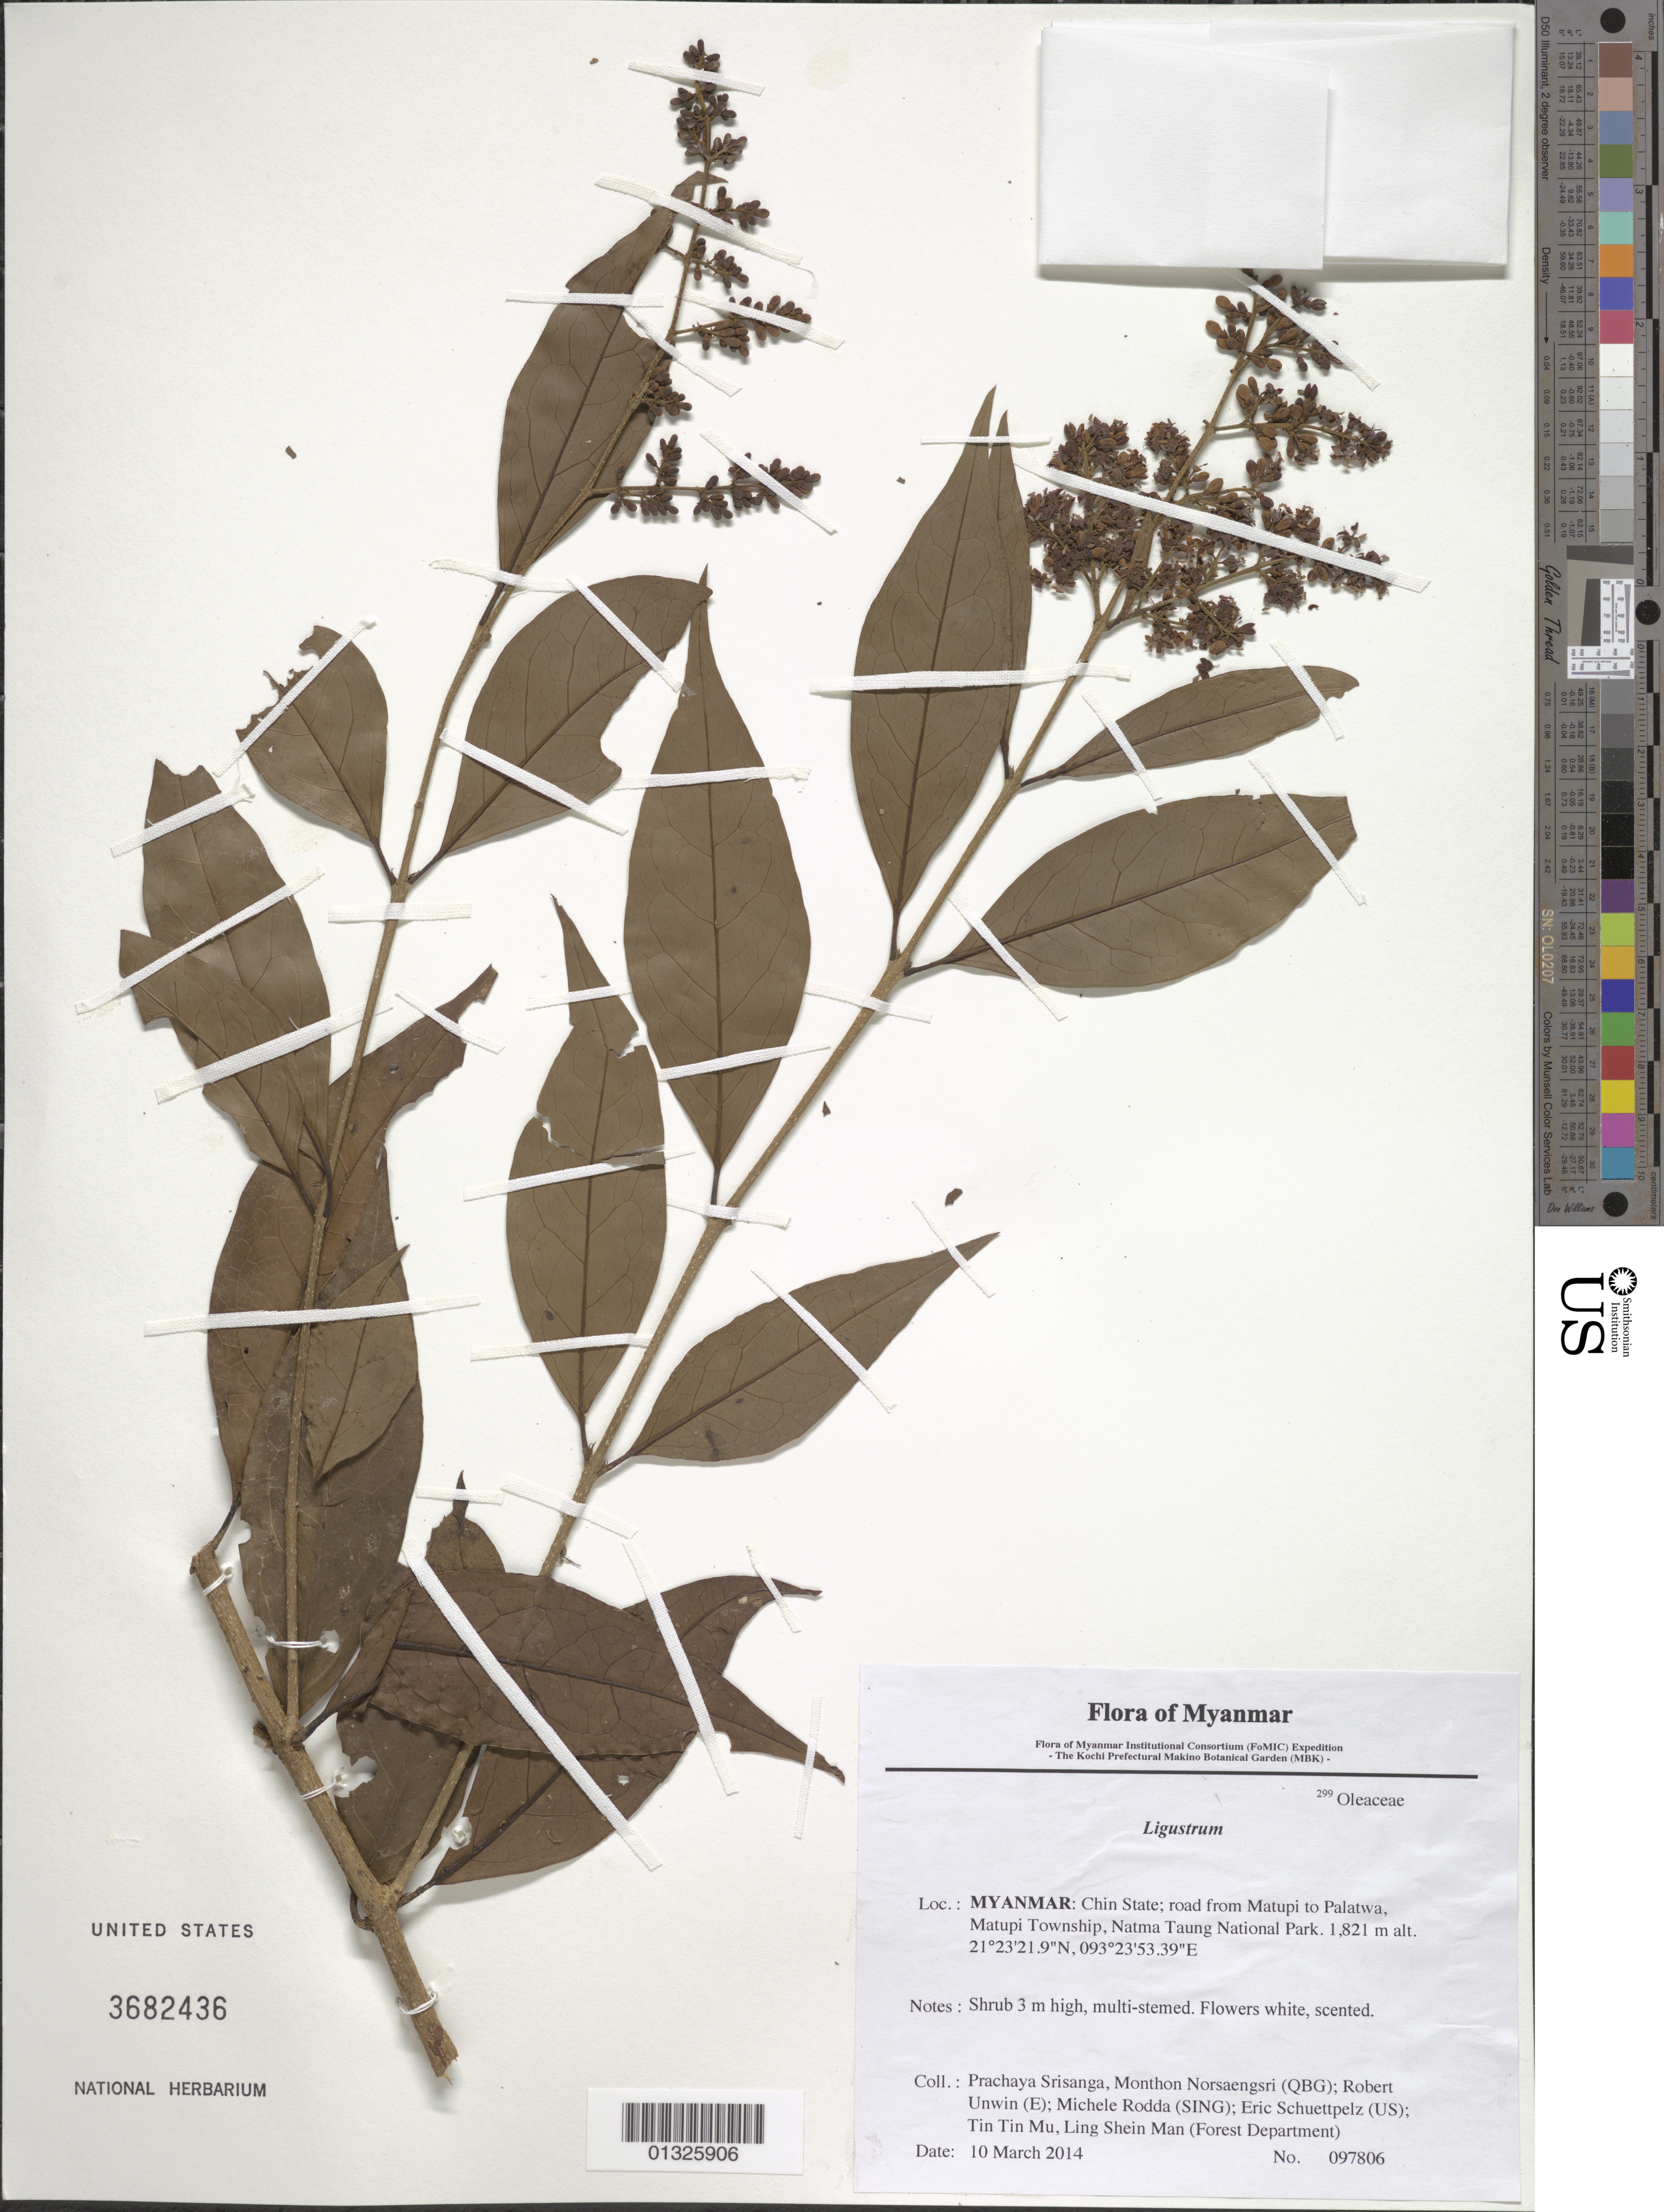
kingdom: Plantae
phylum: Tracheophyta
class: Magnoliopsida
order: Lamiales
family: Oleaceae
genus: Ligustrum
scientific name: Ligustrum sp.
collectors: P. Srisanga, M. Norsaengsri, R. Unwin, M. Rodda, E. Schuettpelz, Tin Tin Mu & Ling Shein Man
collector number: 97806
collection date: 2014-03-10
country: Myanmar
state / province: Chin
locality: Road from Matupi to Palatwa, Matupi Township, Natma Taung National Park.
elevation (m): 1821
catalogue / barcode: US 3682436